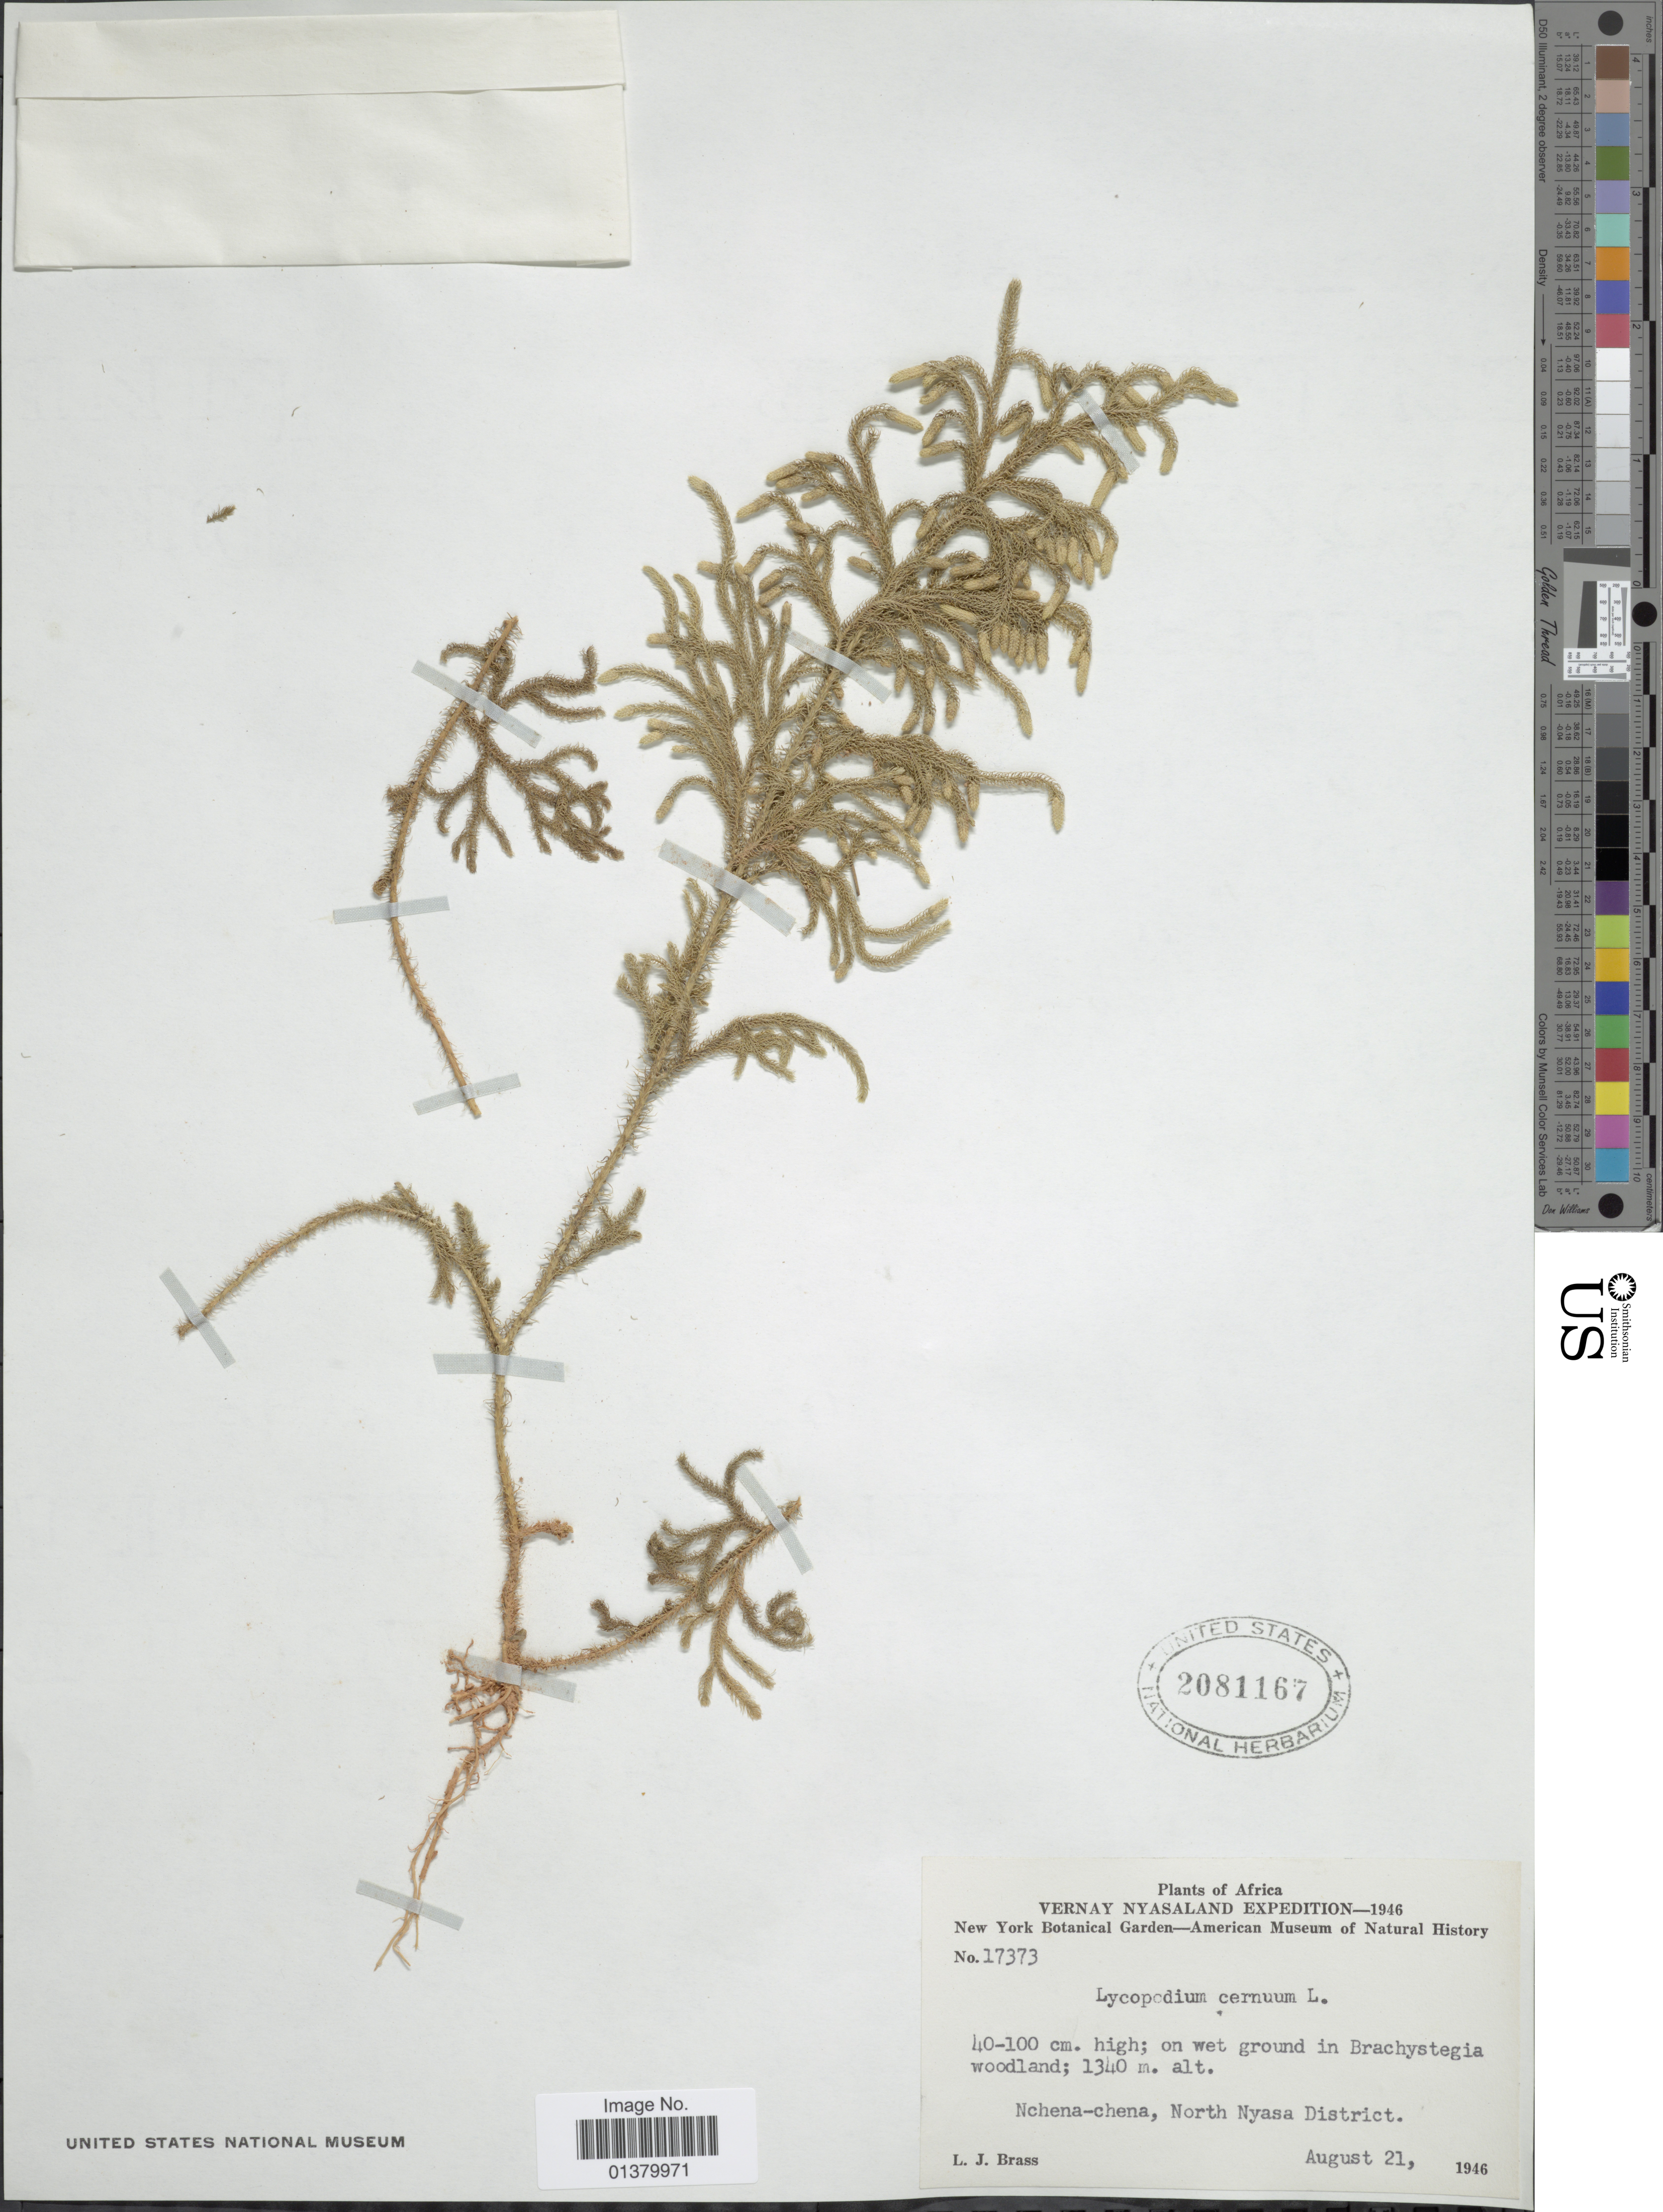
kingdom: Plantae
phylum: Tracheophyta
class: Lycopodiopsida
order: Lycopodiales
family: Lycopodiaceae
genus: Palhinhaea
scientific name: Palhinhaea cernua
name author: (L.) Vasc. & Franco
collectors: L. J. Brass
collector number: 17373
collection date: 1946-08-21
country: Tanzania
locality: Nchena-chena, North Nyasa District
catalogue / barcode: US 2081167